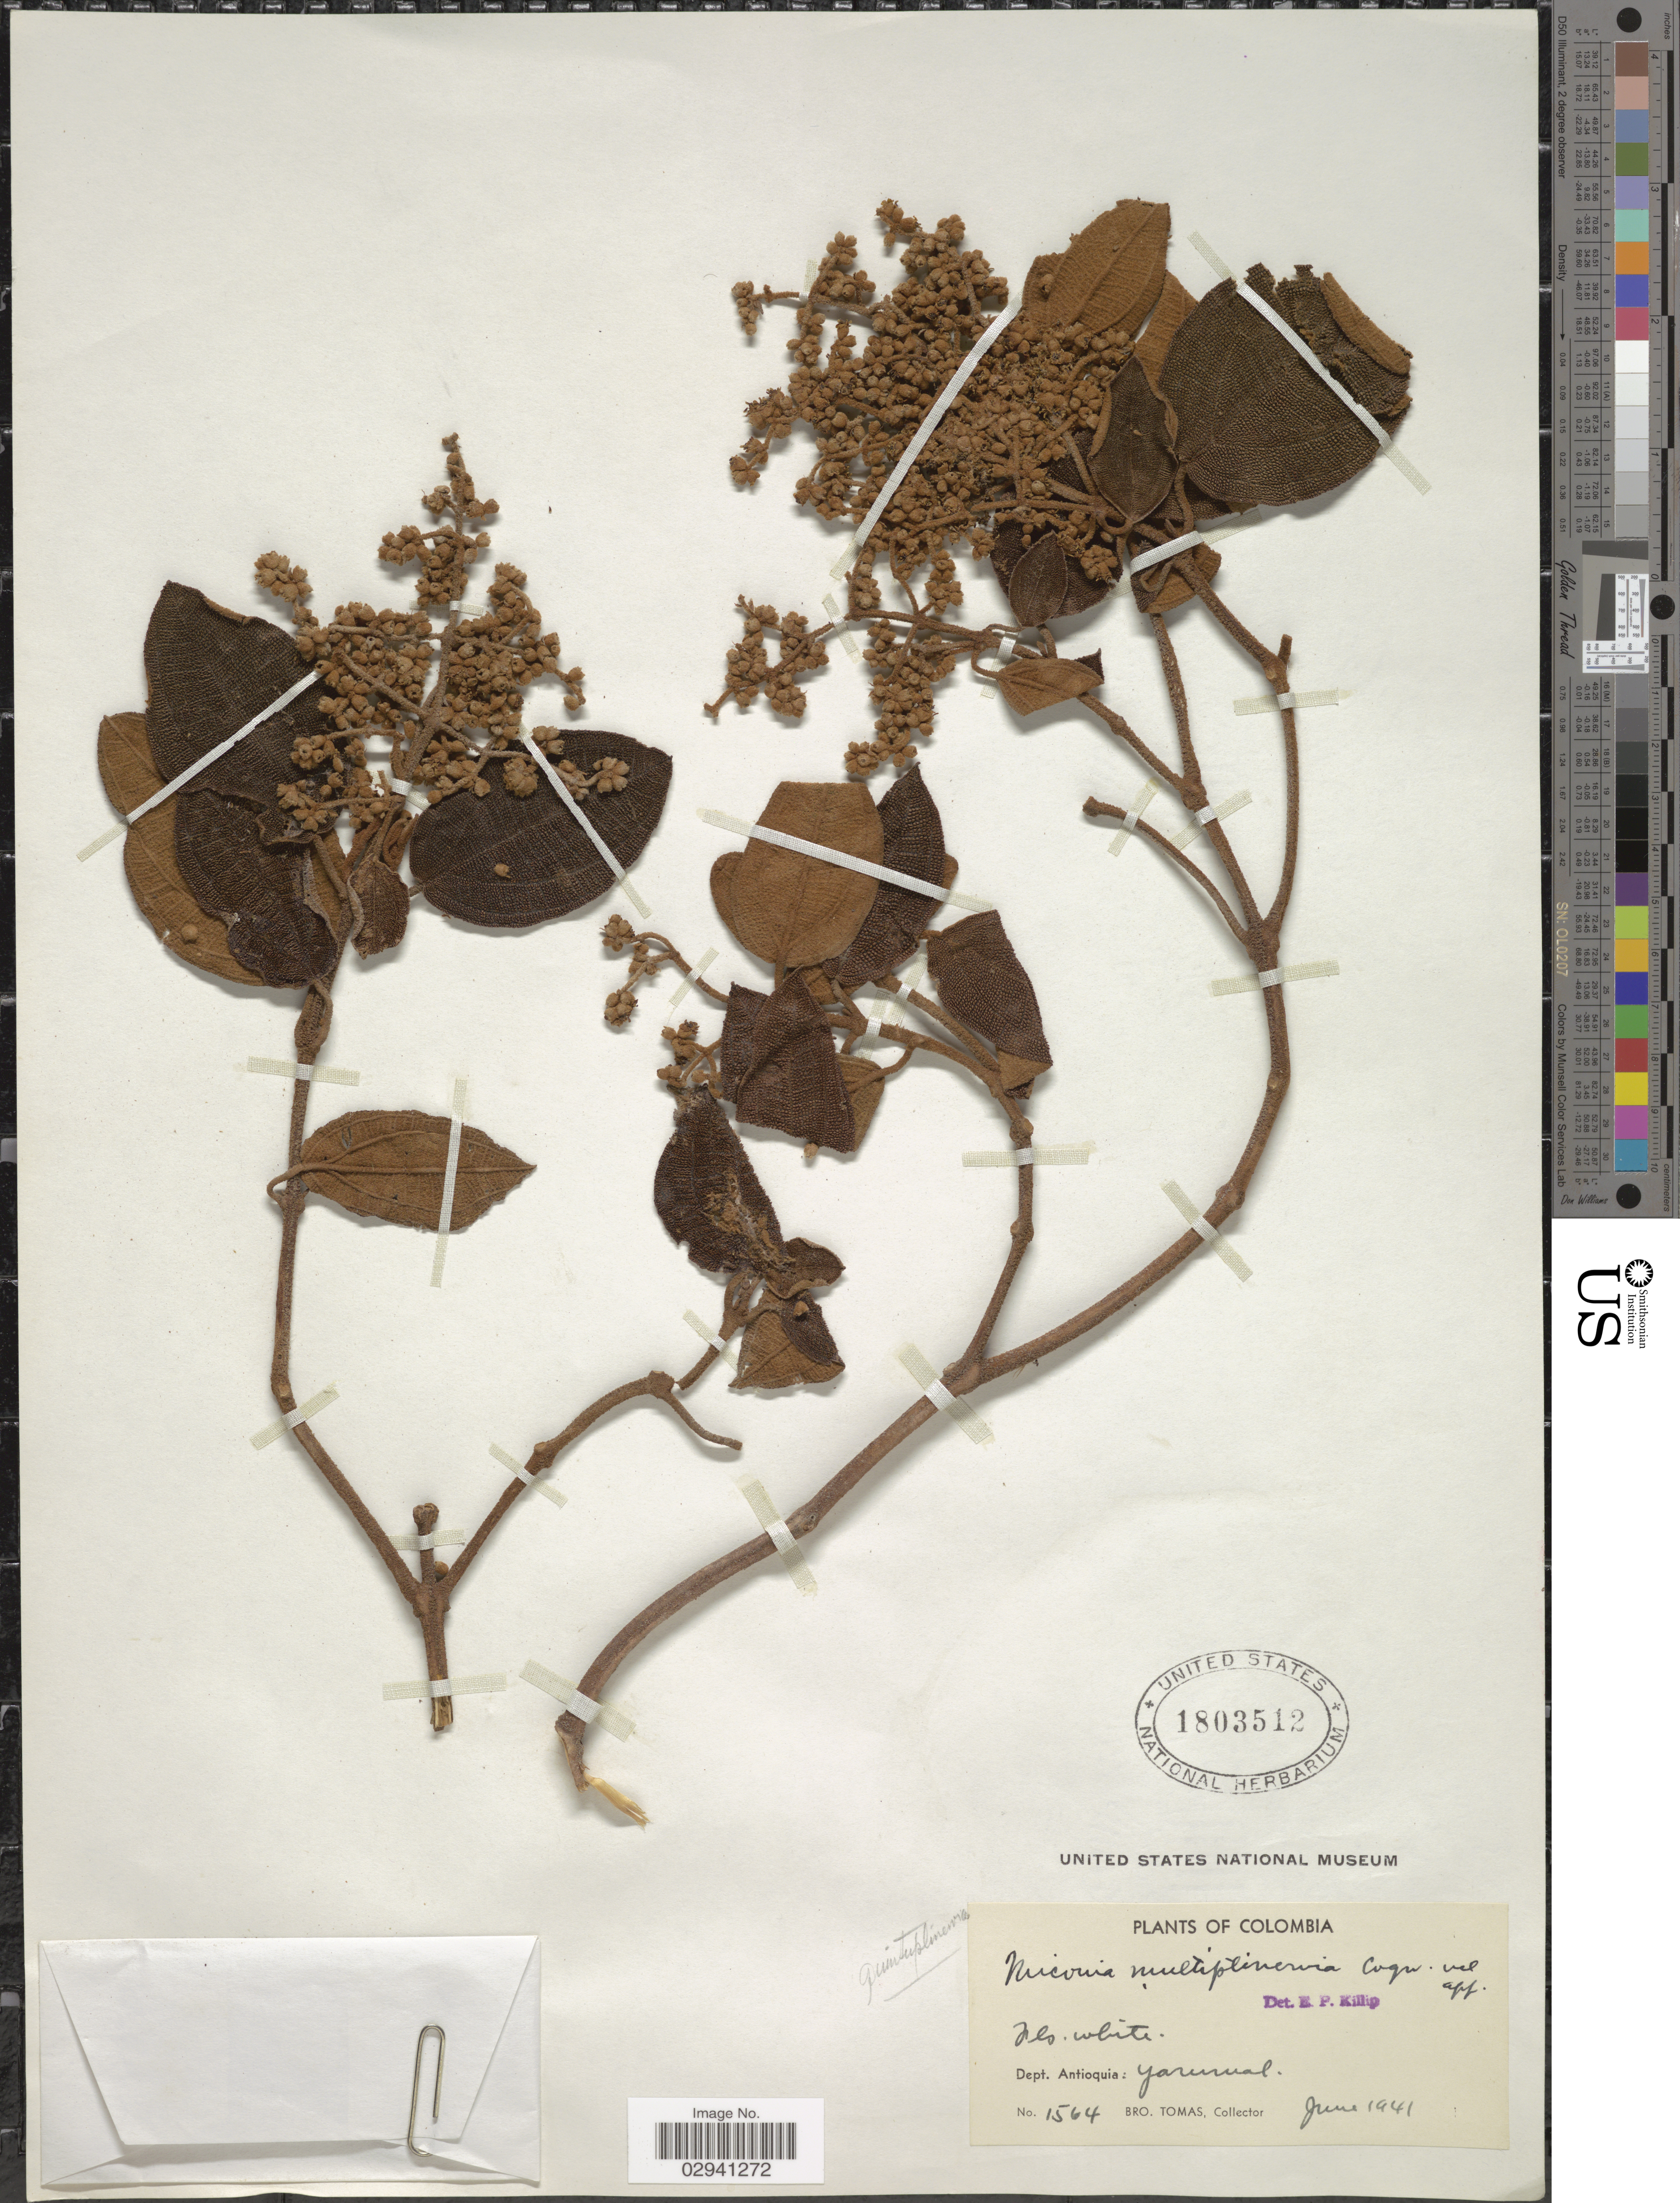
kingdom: Plantae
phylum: Tracheophyta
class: Magnoliopsida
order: Myrtales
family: Melastomataceae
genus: Miconia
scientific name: Miconia multispicata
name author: Naudin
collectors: B. Tomas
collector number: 1564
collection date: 1941-06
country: Colombia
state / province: Antioquia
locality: Dept. Antioquia: Yarumal.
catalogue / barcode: US 1803512